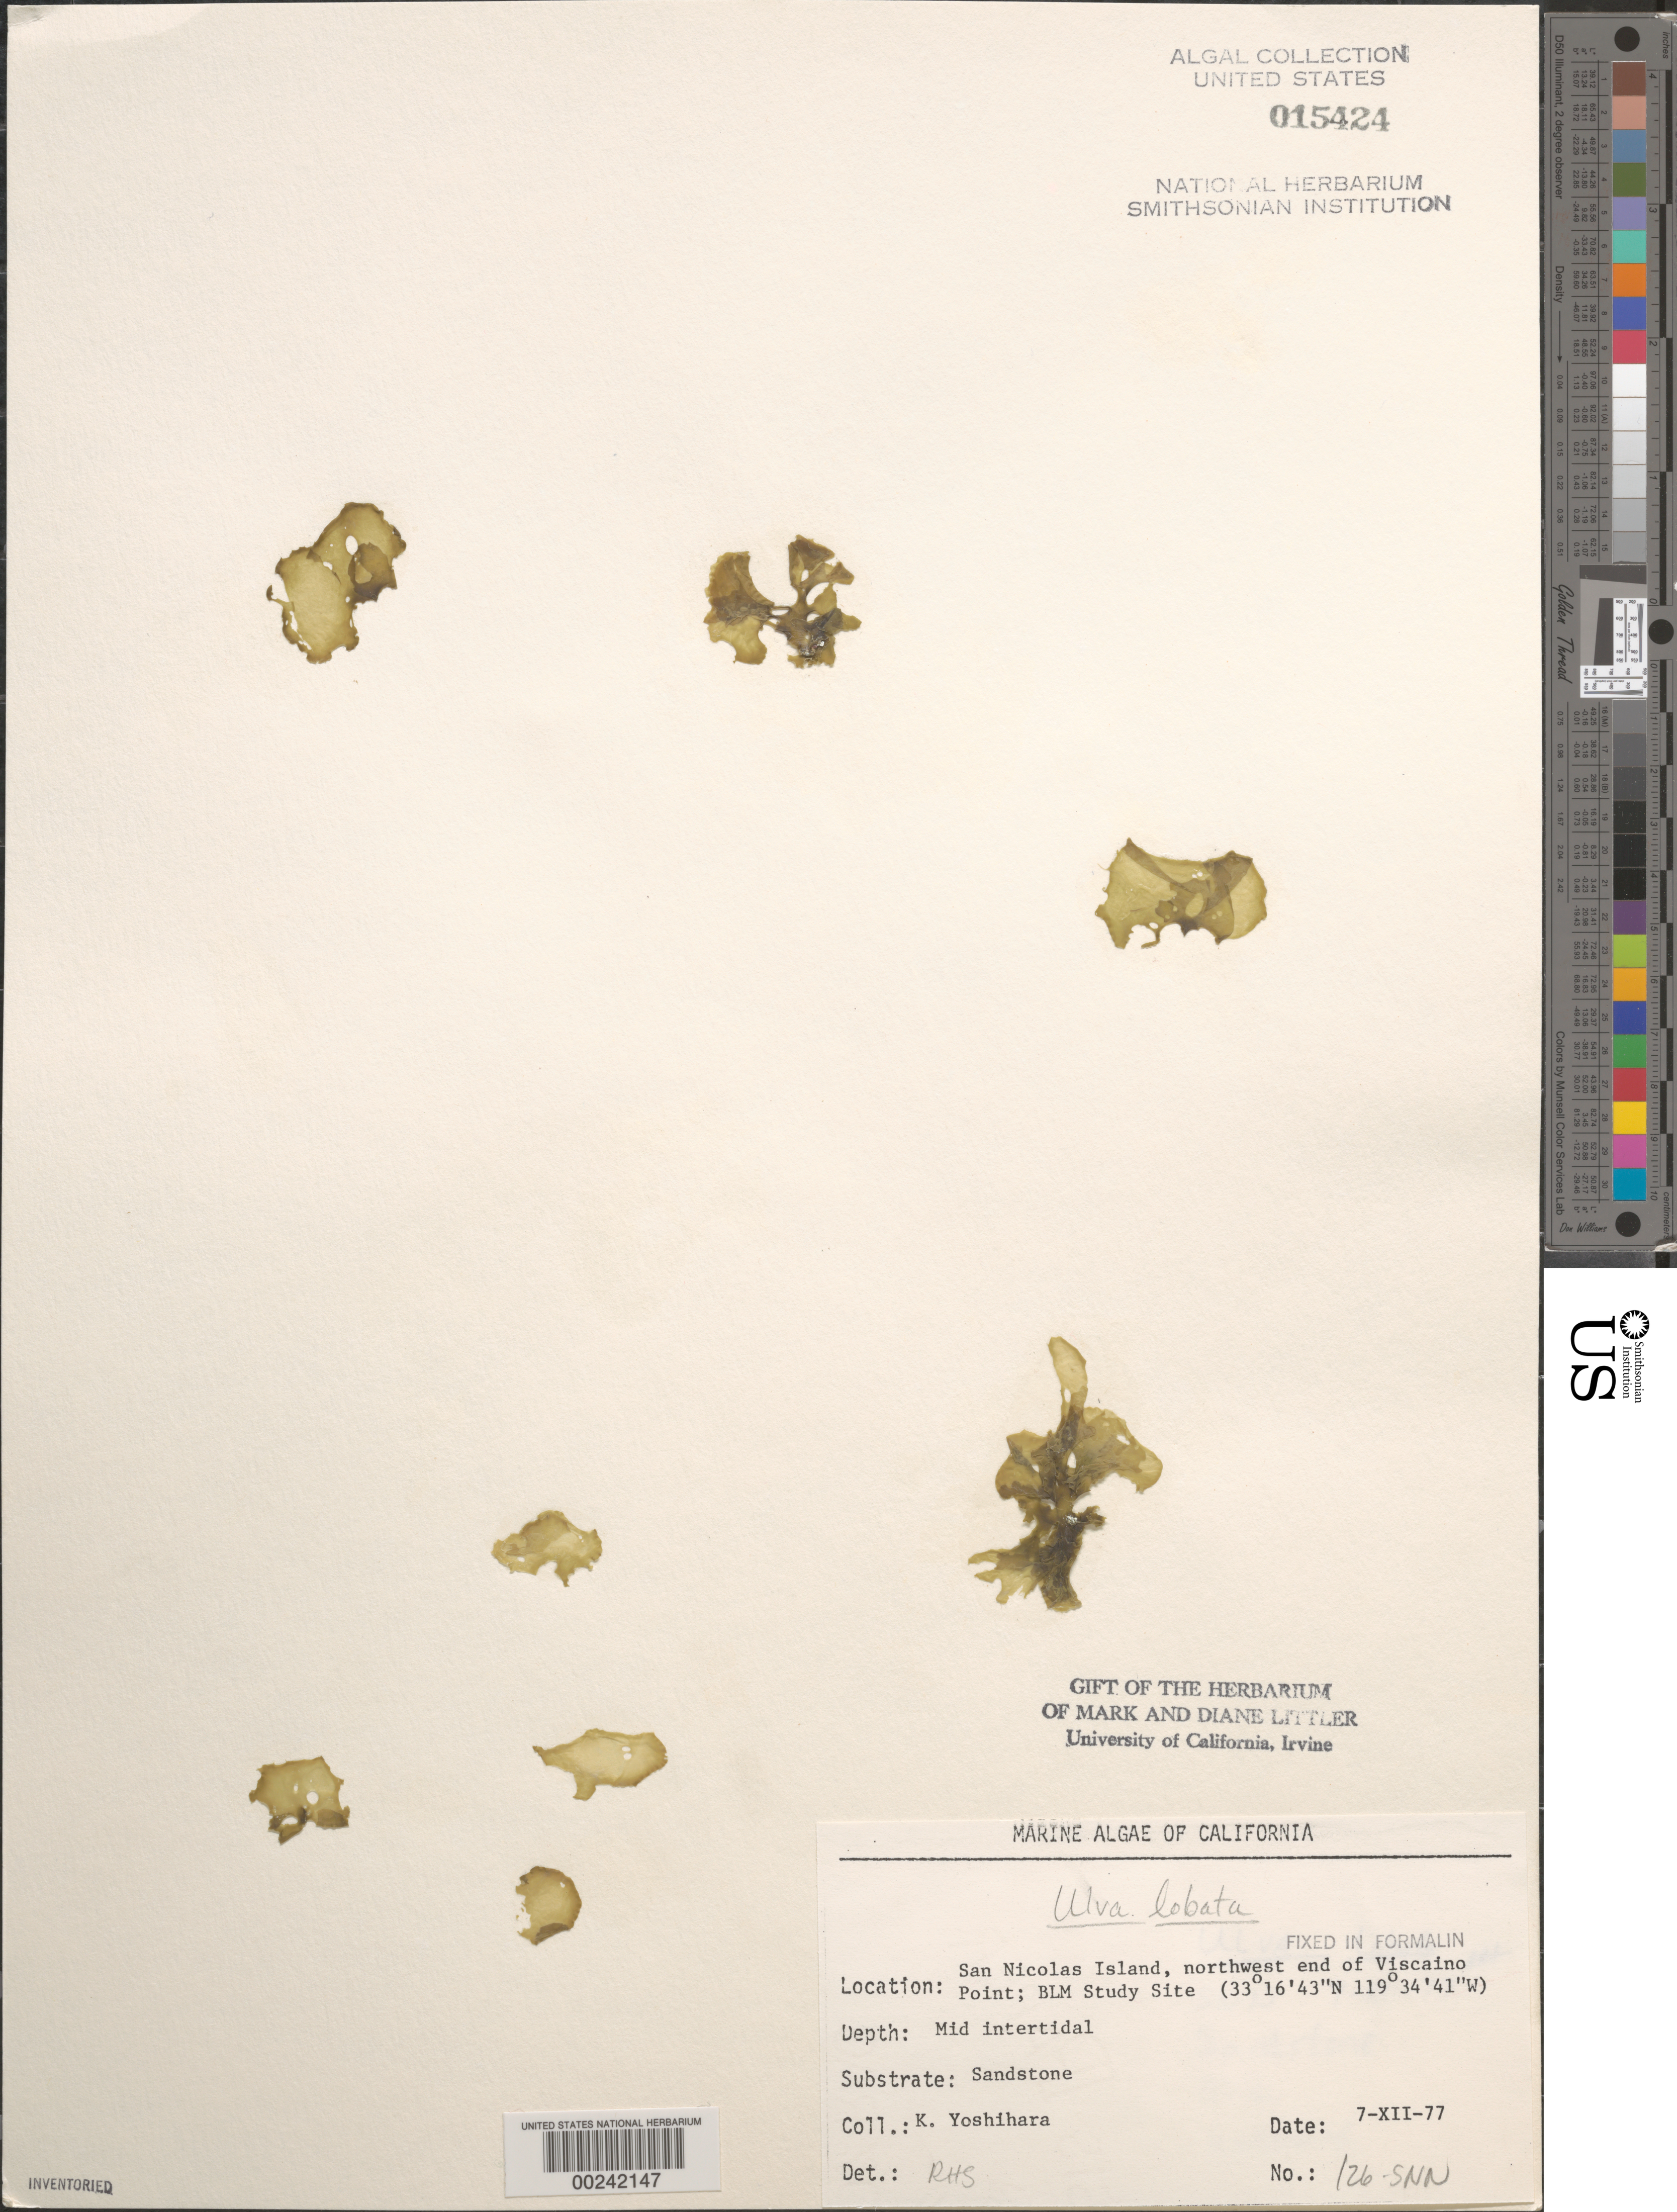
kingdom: Plantae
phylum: Chlorophyta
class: Ulvophyceae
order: Ulvales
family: Ulvaceae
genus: Ulva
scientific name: Ulva lactuca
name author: L.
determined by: Algae name updating Project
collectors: K. Yoshihara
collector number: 126-snn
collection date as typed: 07 Dec 1977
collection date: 1977-12-07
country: United States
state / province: California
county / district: Ventura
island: San Nicolas Island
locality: Viscaino Point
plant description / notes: BLM-SOCALBIGHT Rocky Intertidal Survey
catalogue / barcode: US 15424